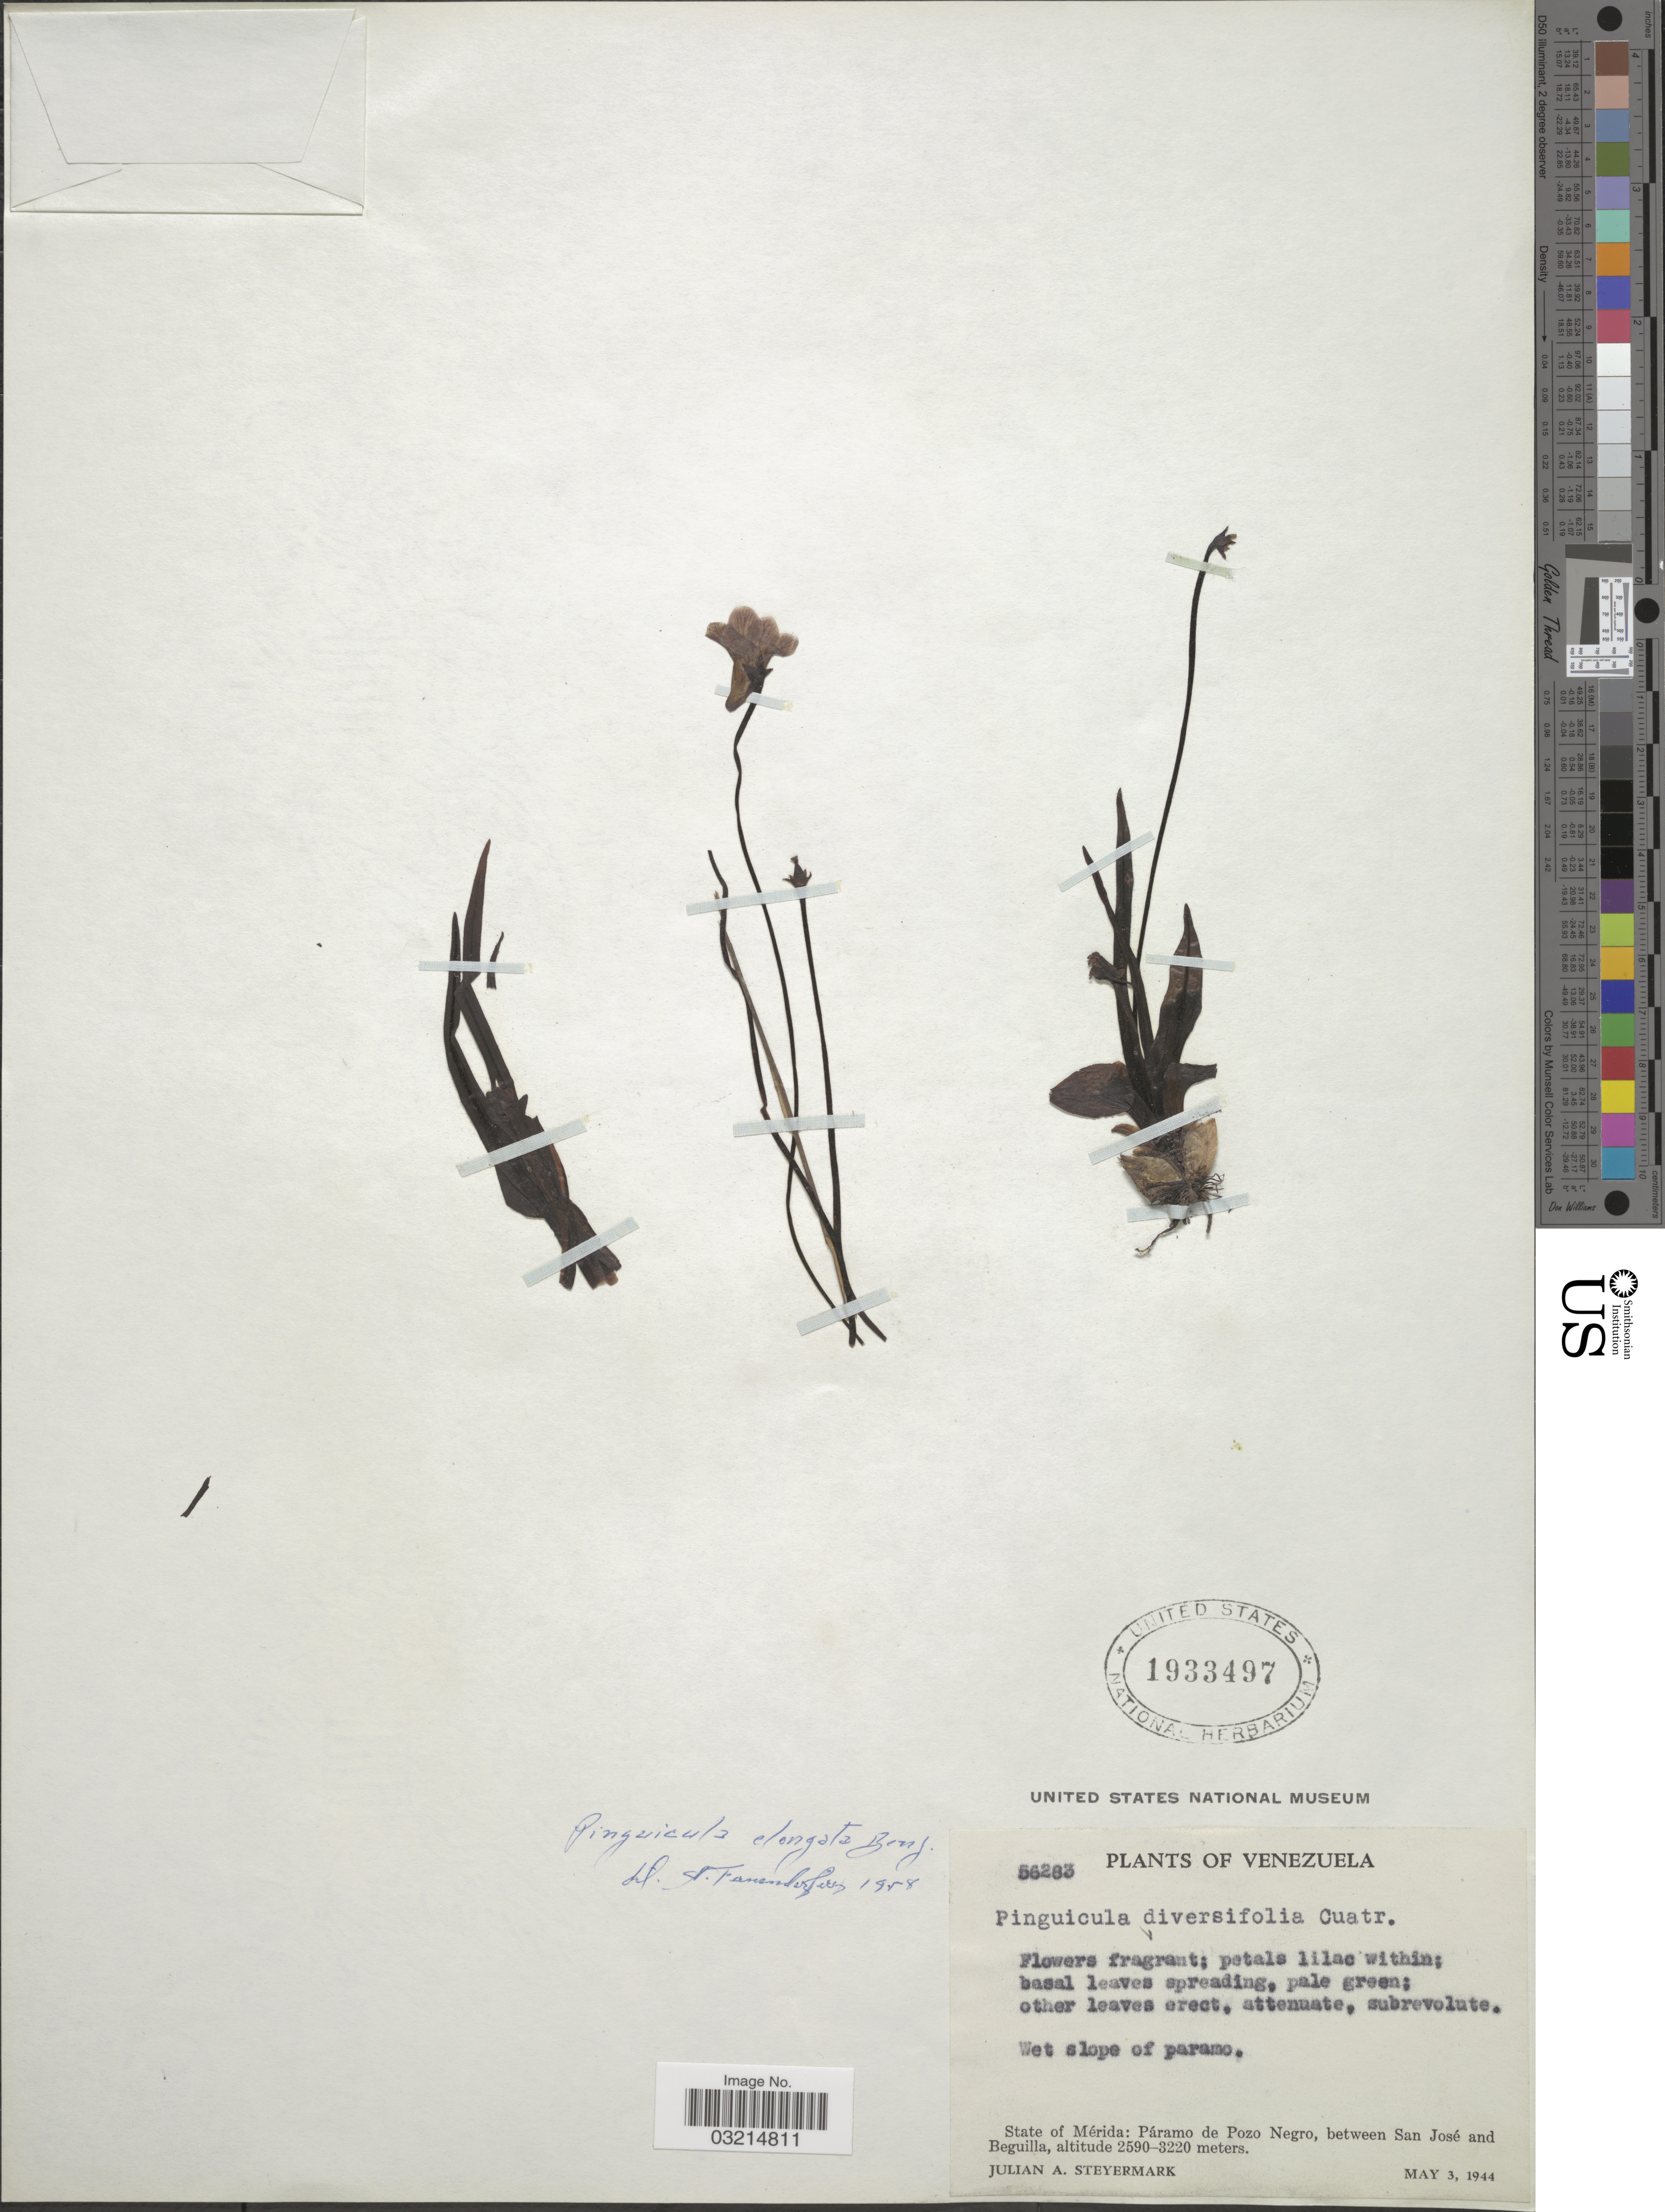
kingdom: Plantae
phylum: Tracheophyta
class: Magnoliopsida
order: Lamiales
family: Lentibulariaceae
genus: Pinguicula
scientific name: Pinguicula elongata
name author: Benj.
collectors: J. Steyermark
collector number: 56283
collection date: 1944-05-03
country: Venezuela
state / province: Mérida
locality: Páramo de Pozo Negro, between San José and Beguilla.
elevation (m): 2590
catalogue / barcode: US 1933497